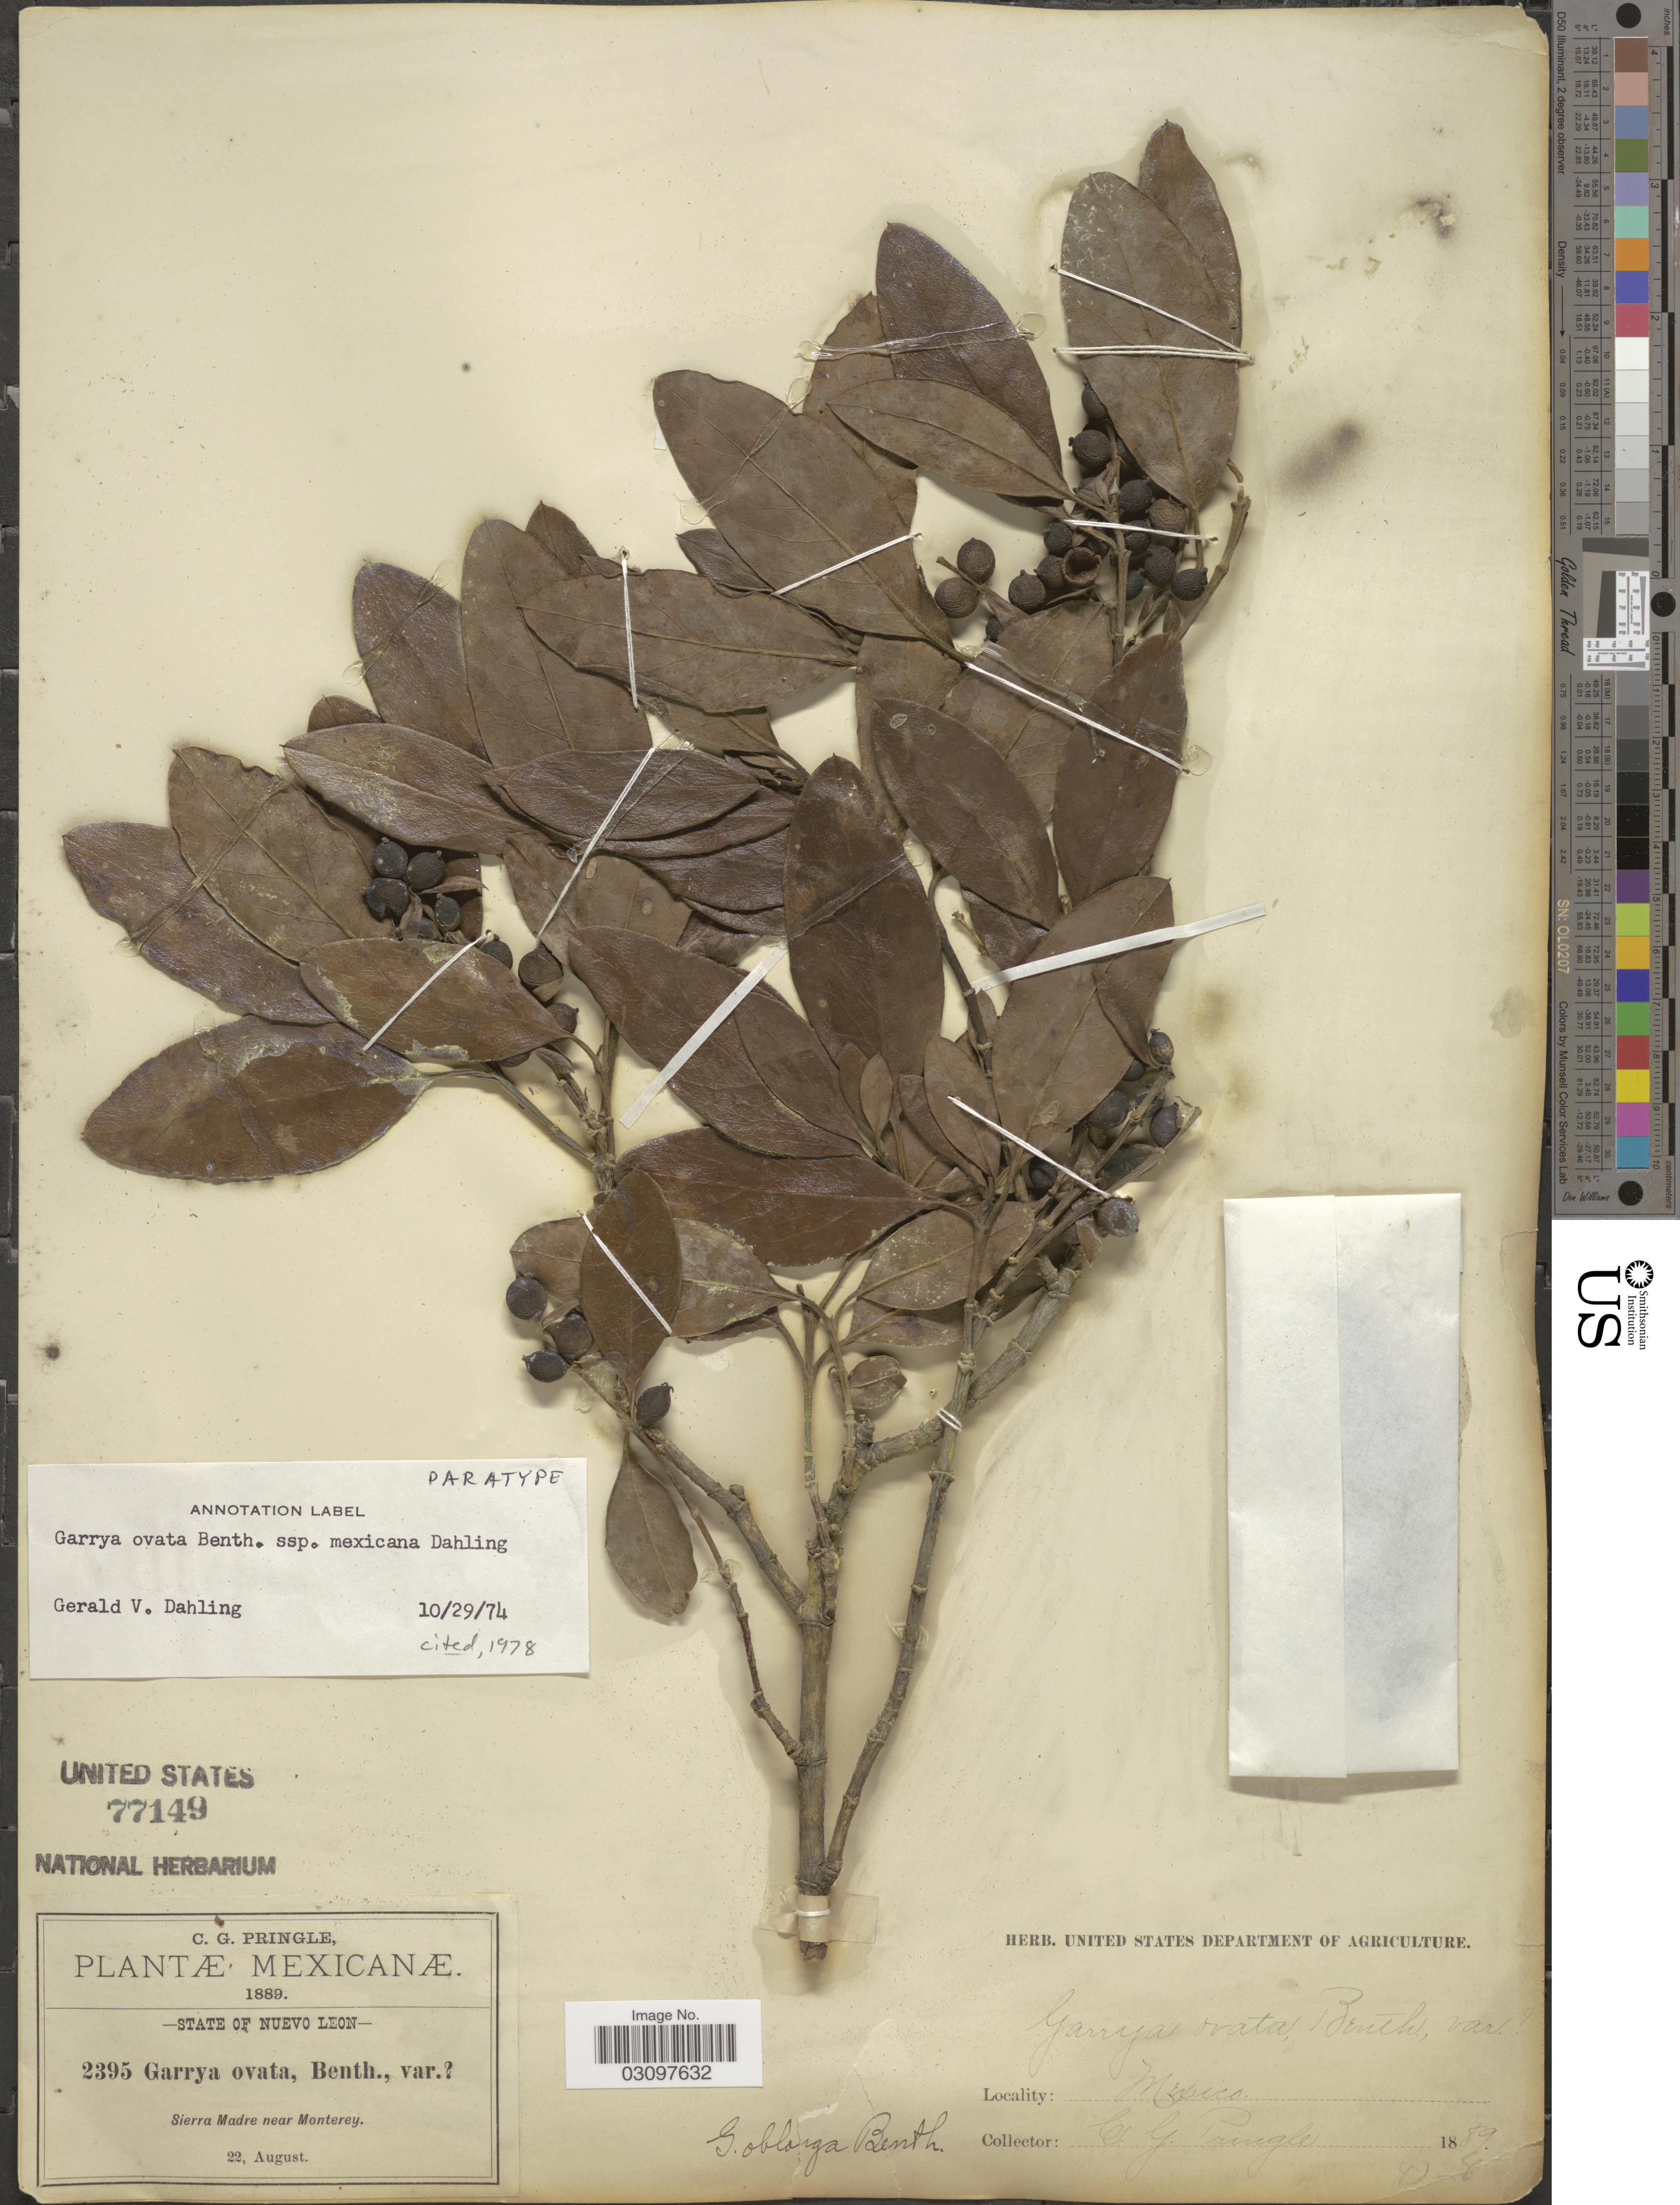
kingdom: Plantae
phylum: Tracheophyta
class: Magnoliopsida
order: Garryales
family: Garryaceae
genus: Garrya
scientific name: Garrya ovata subsp. mexicana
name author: Dahling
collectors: C. G. Pringle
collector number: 2395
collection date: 1889-08-22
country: Mexico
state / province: Nuevo León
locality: Sierra Madre near Monterey.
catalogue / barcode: US 77149